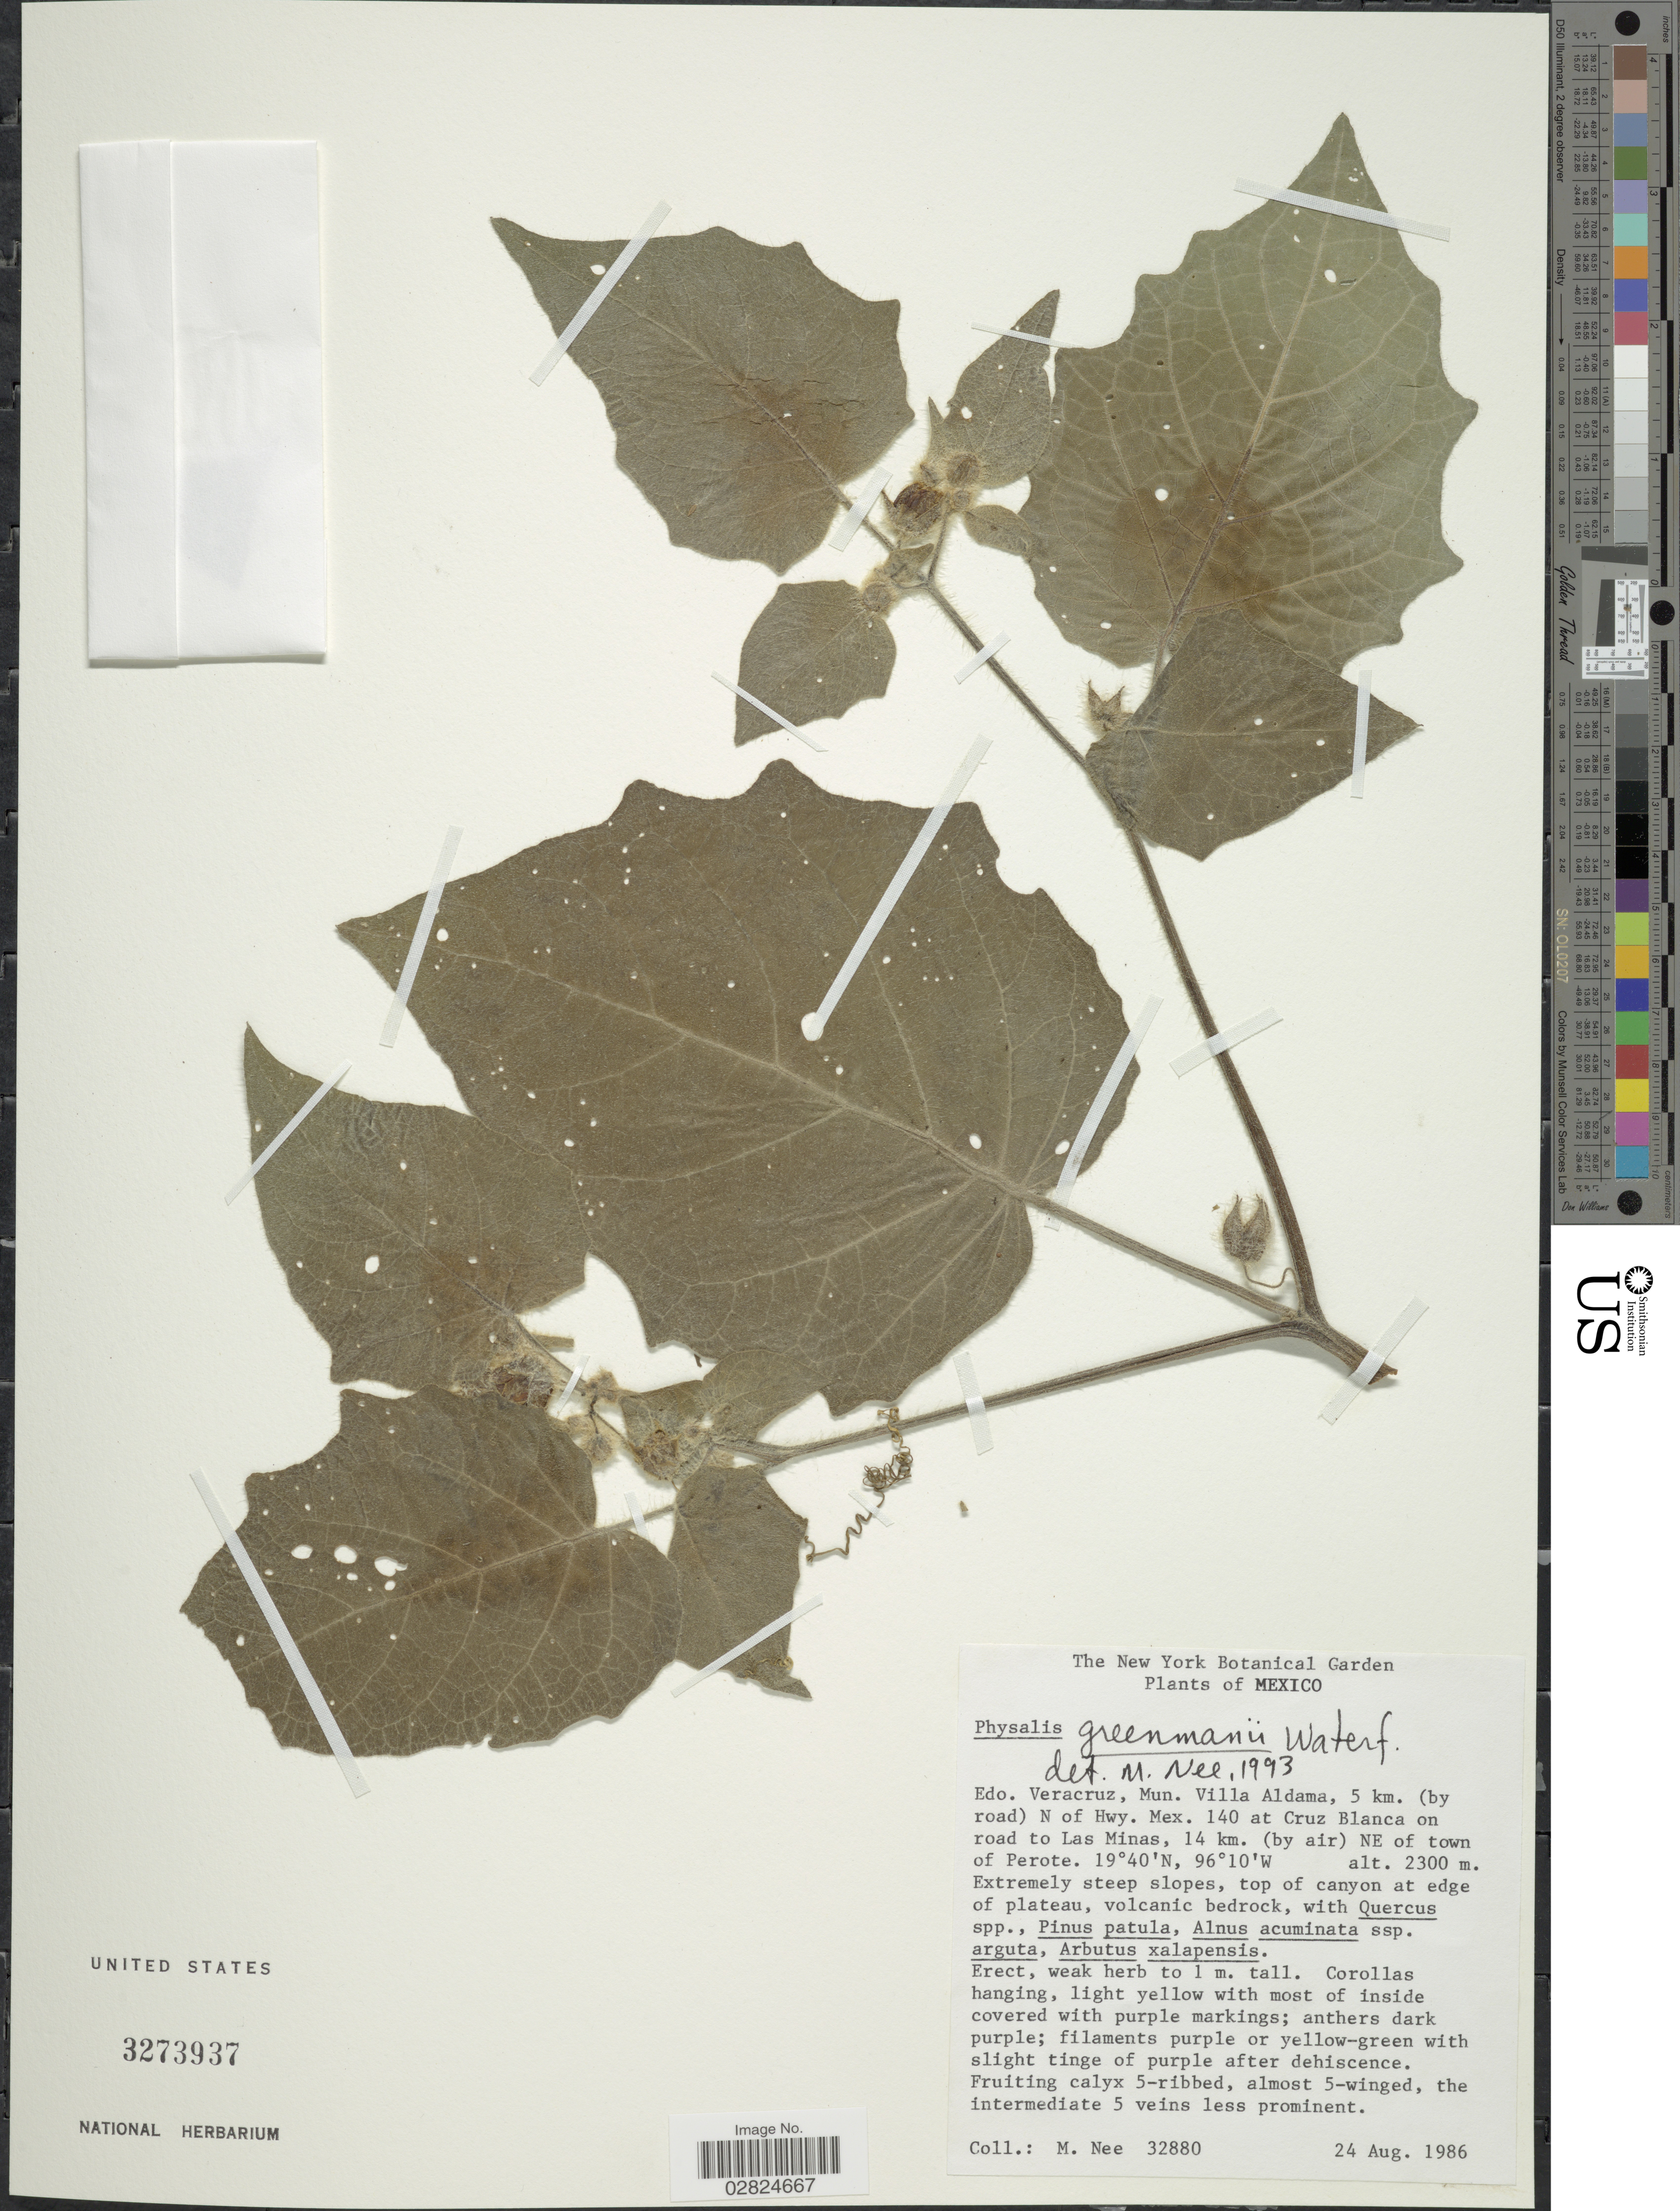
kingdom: Plantae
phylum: Tracheophyta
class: Magnoliopsida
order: Solanales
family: Solanaceae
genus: Physalis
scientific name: Physalis crassifolia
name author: Benth.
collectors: M. Nee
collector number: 32880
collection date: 1986-08-24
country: Mexico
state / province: Veracruz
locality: Veracruz, Mun. Villa Adams, 5 km. (by road) N of Hwy. Mex. 140 at Cruz Blanca on road to Las Minas, 14 km. (by air) NE of town of Perote.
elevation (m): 2300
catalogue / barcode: US 3273937